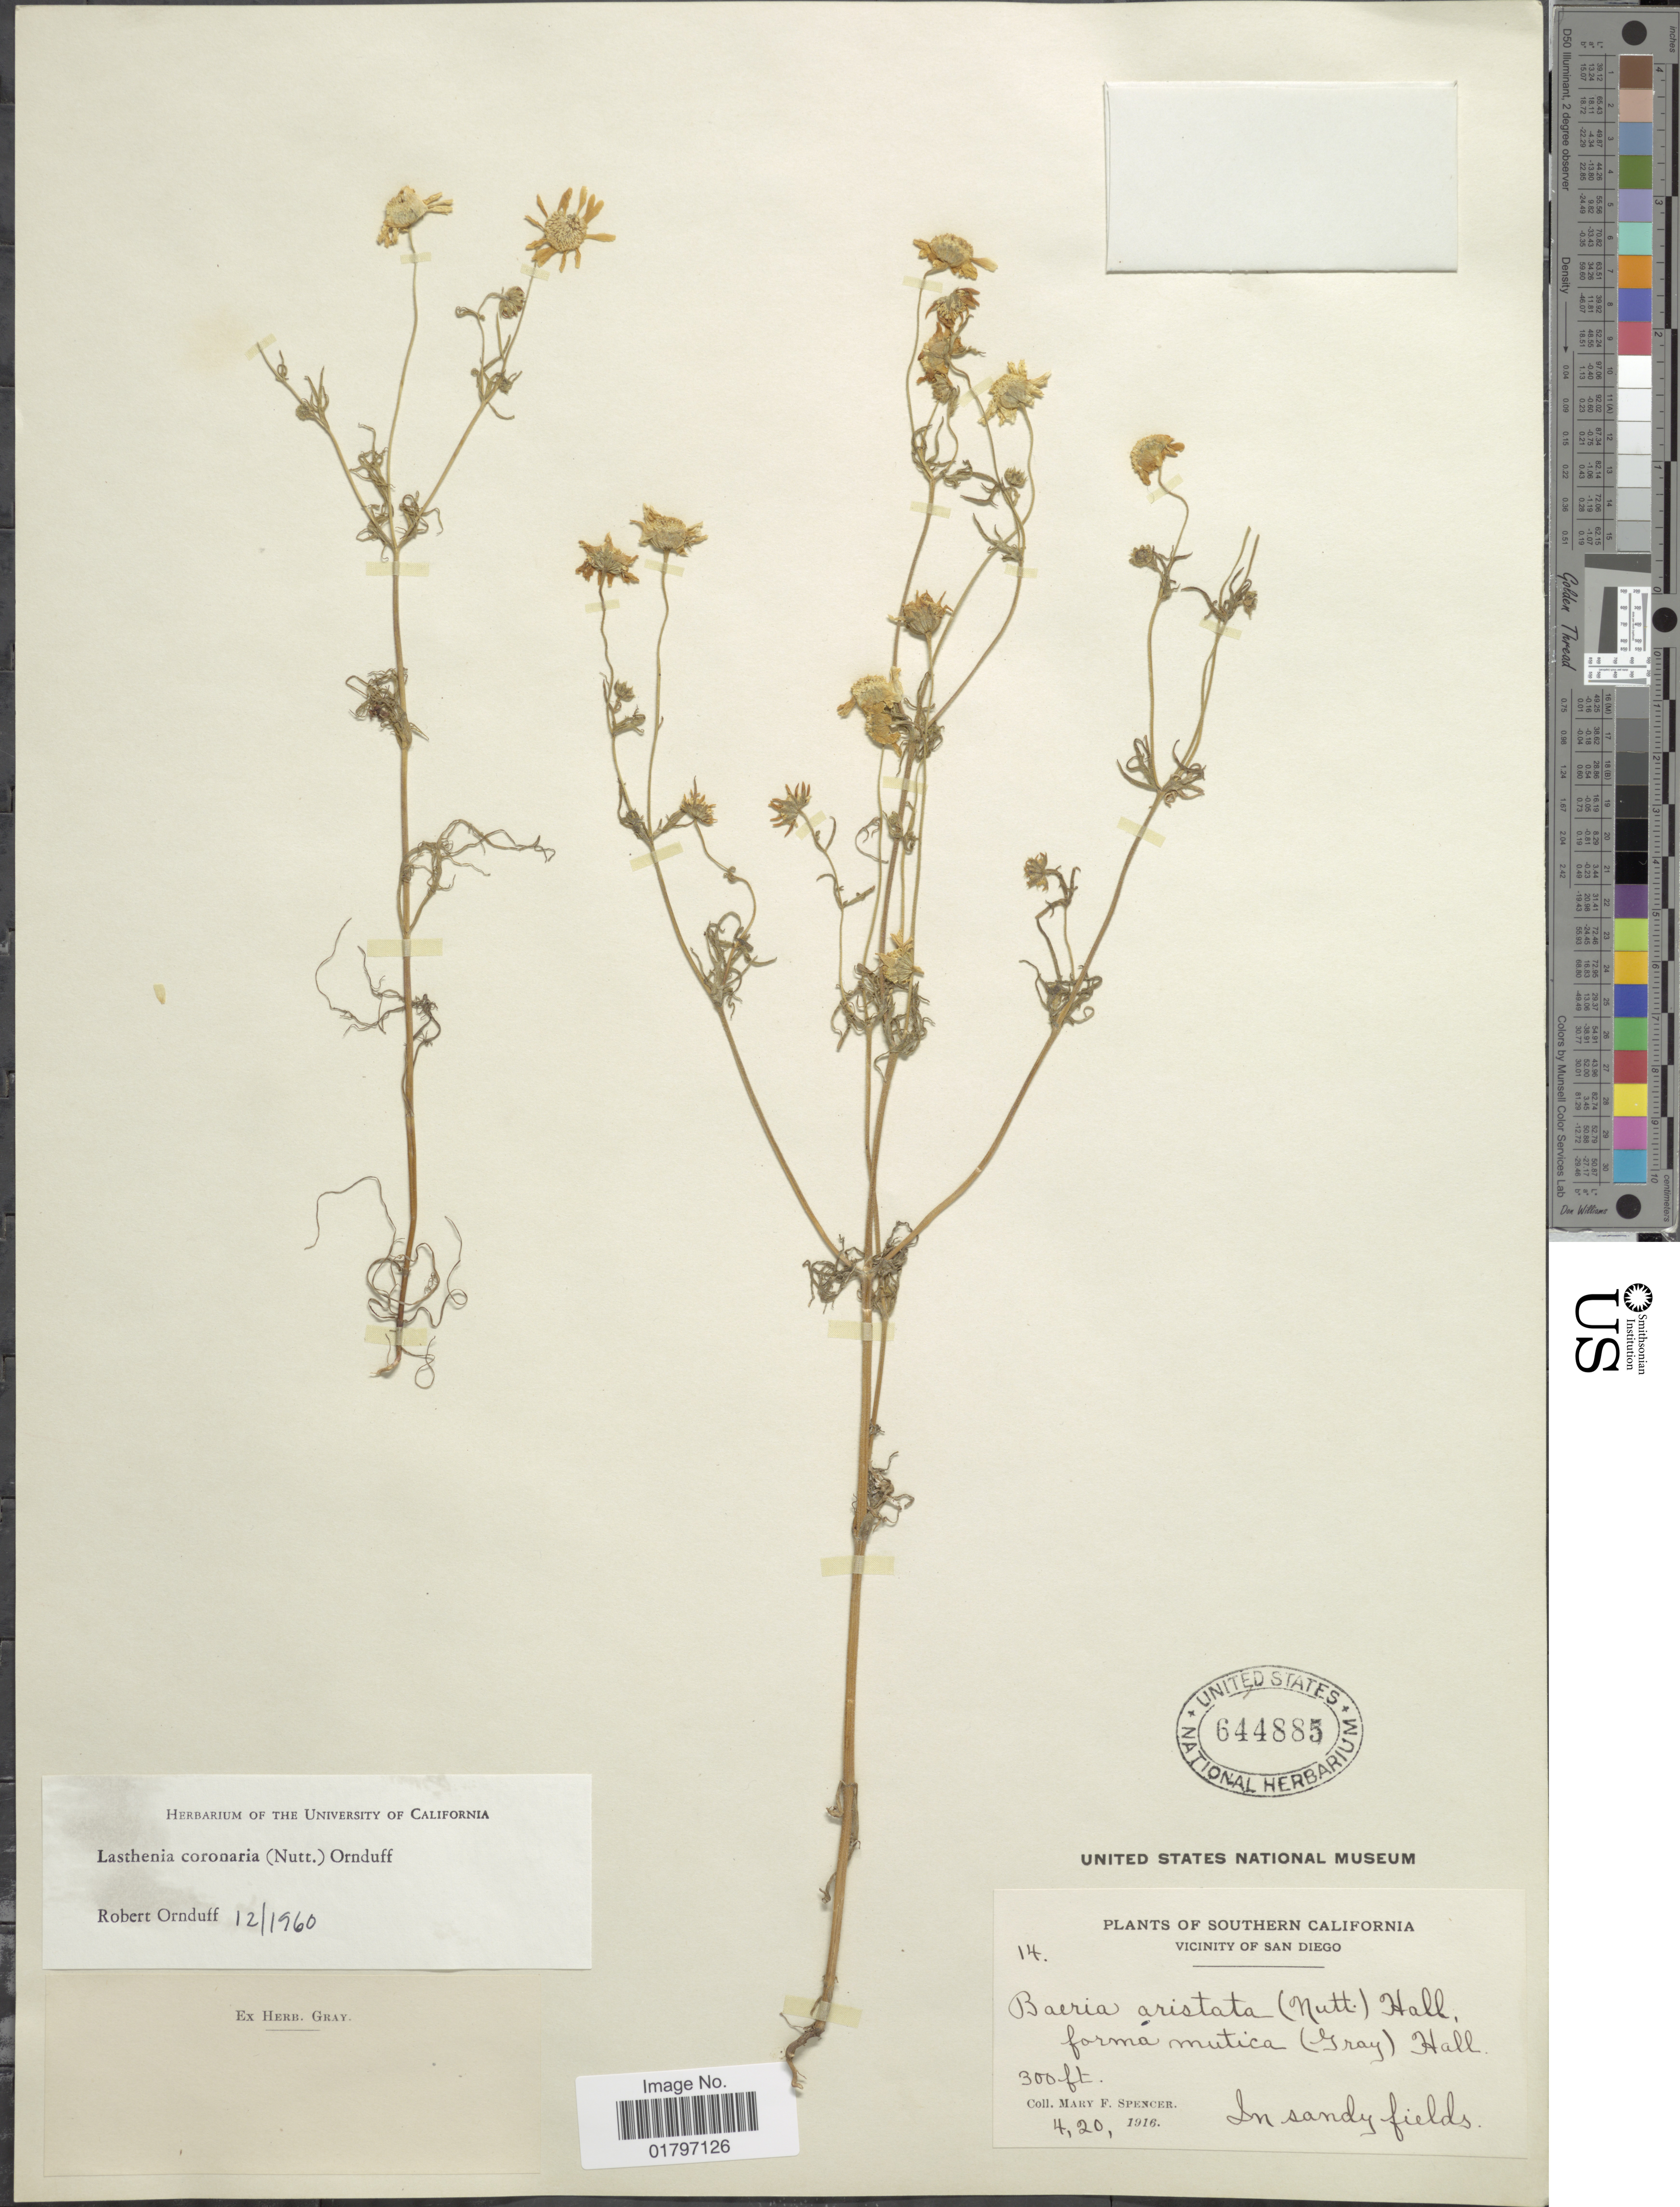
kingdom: Plantae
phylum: Tracheophyta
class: Magnoliopsida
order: Asterales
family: Asteraceae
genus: Lasthenia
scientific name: Lasthenia coronaria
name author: (Nutt.) Ornduff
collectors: M. Spencer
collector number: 14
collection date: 1916-04-20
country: United States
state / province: California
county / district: San Diego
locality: Southern California. Vicinity of San Diego. In sandy fields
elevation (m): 91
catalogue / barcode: US 644885